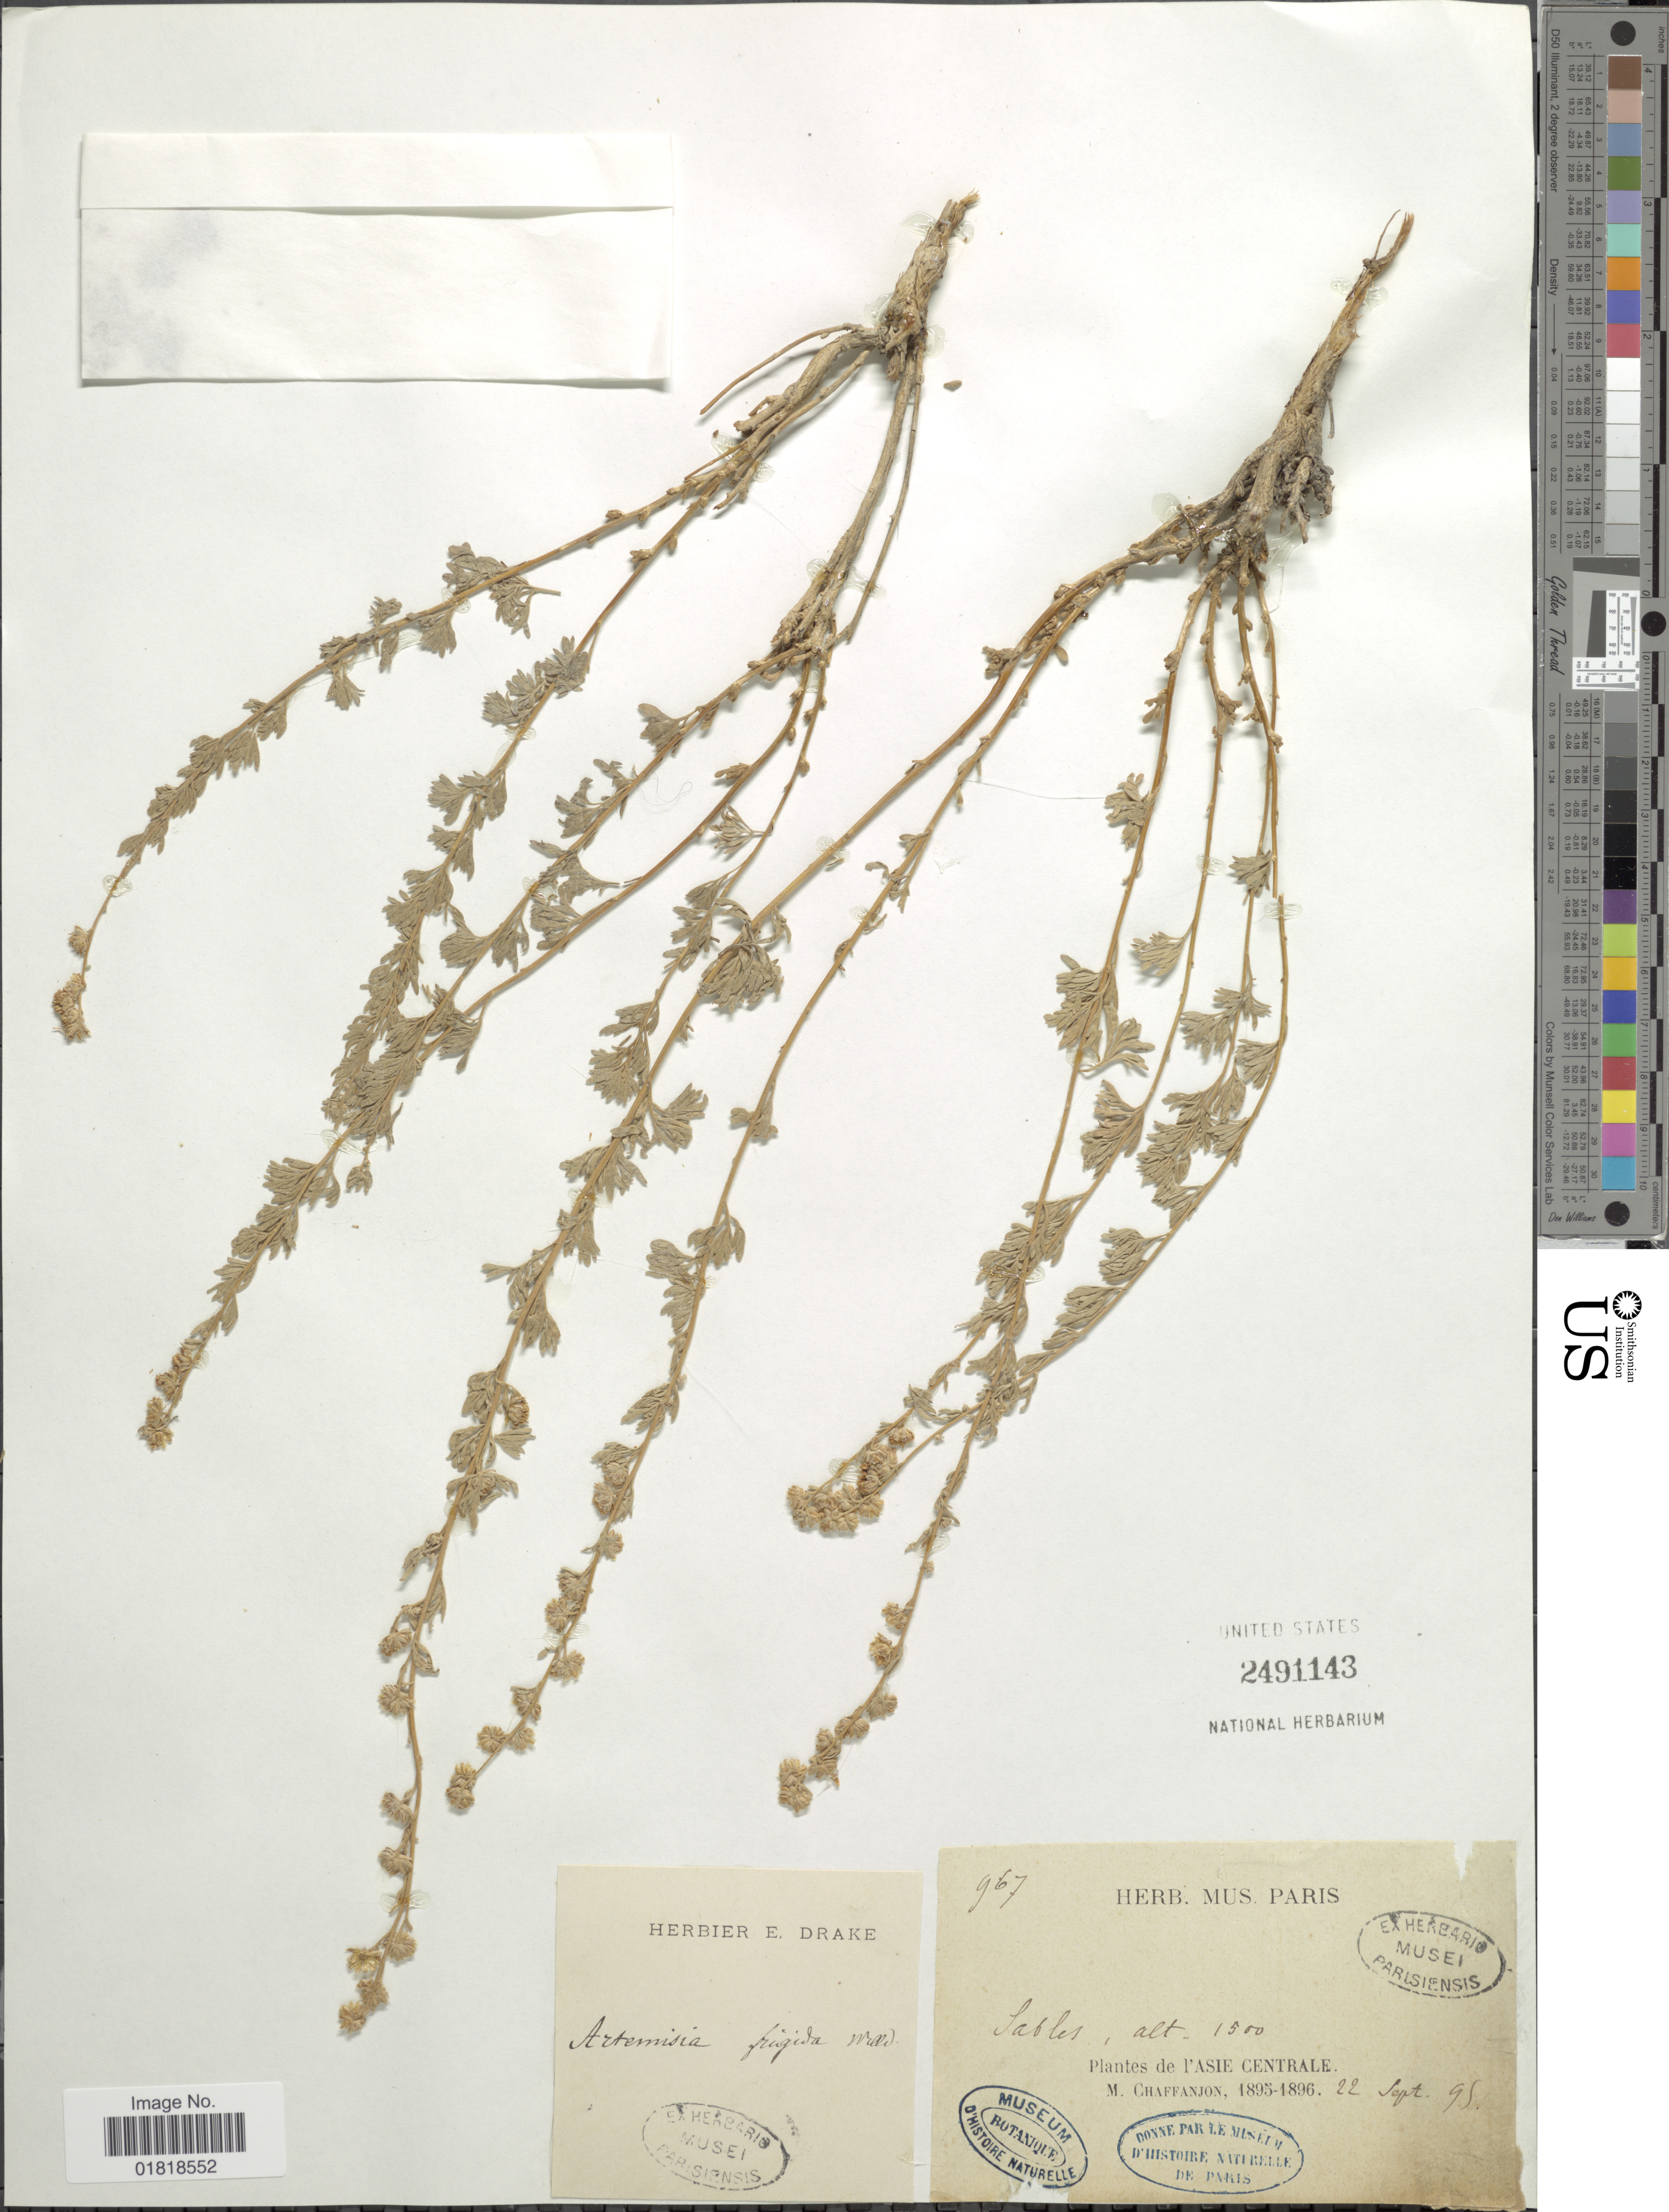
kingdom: Plantae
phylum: Tracheophyta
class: Magnoliopsida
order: Asterales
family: Asteraceae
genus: Artemisia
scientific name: Artemisia frigida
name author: Willd.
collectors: M. Chaffanjon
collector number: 967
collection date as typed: Transcribed d/m/y: 22/9/98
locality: Sables, L'Asie Centrale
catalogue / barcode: US 2491143